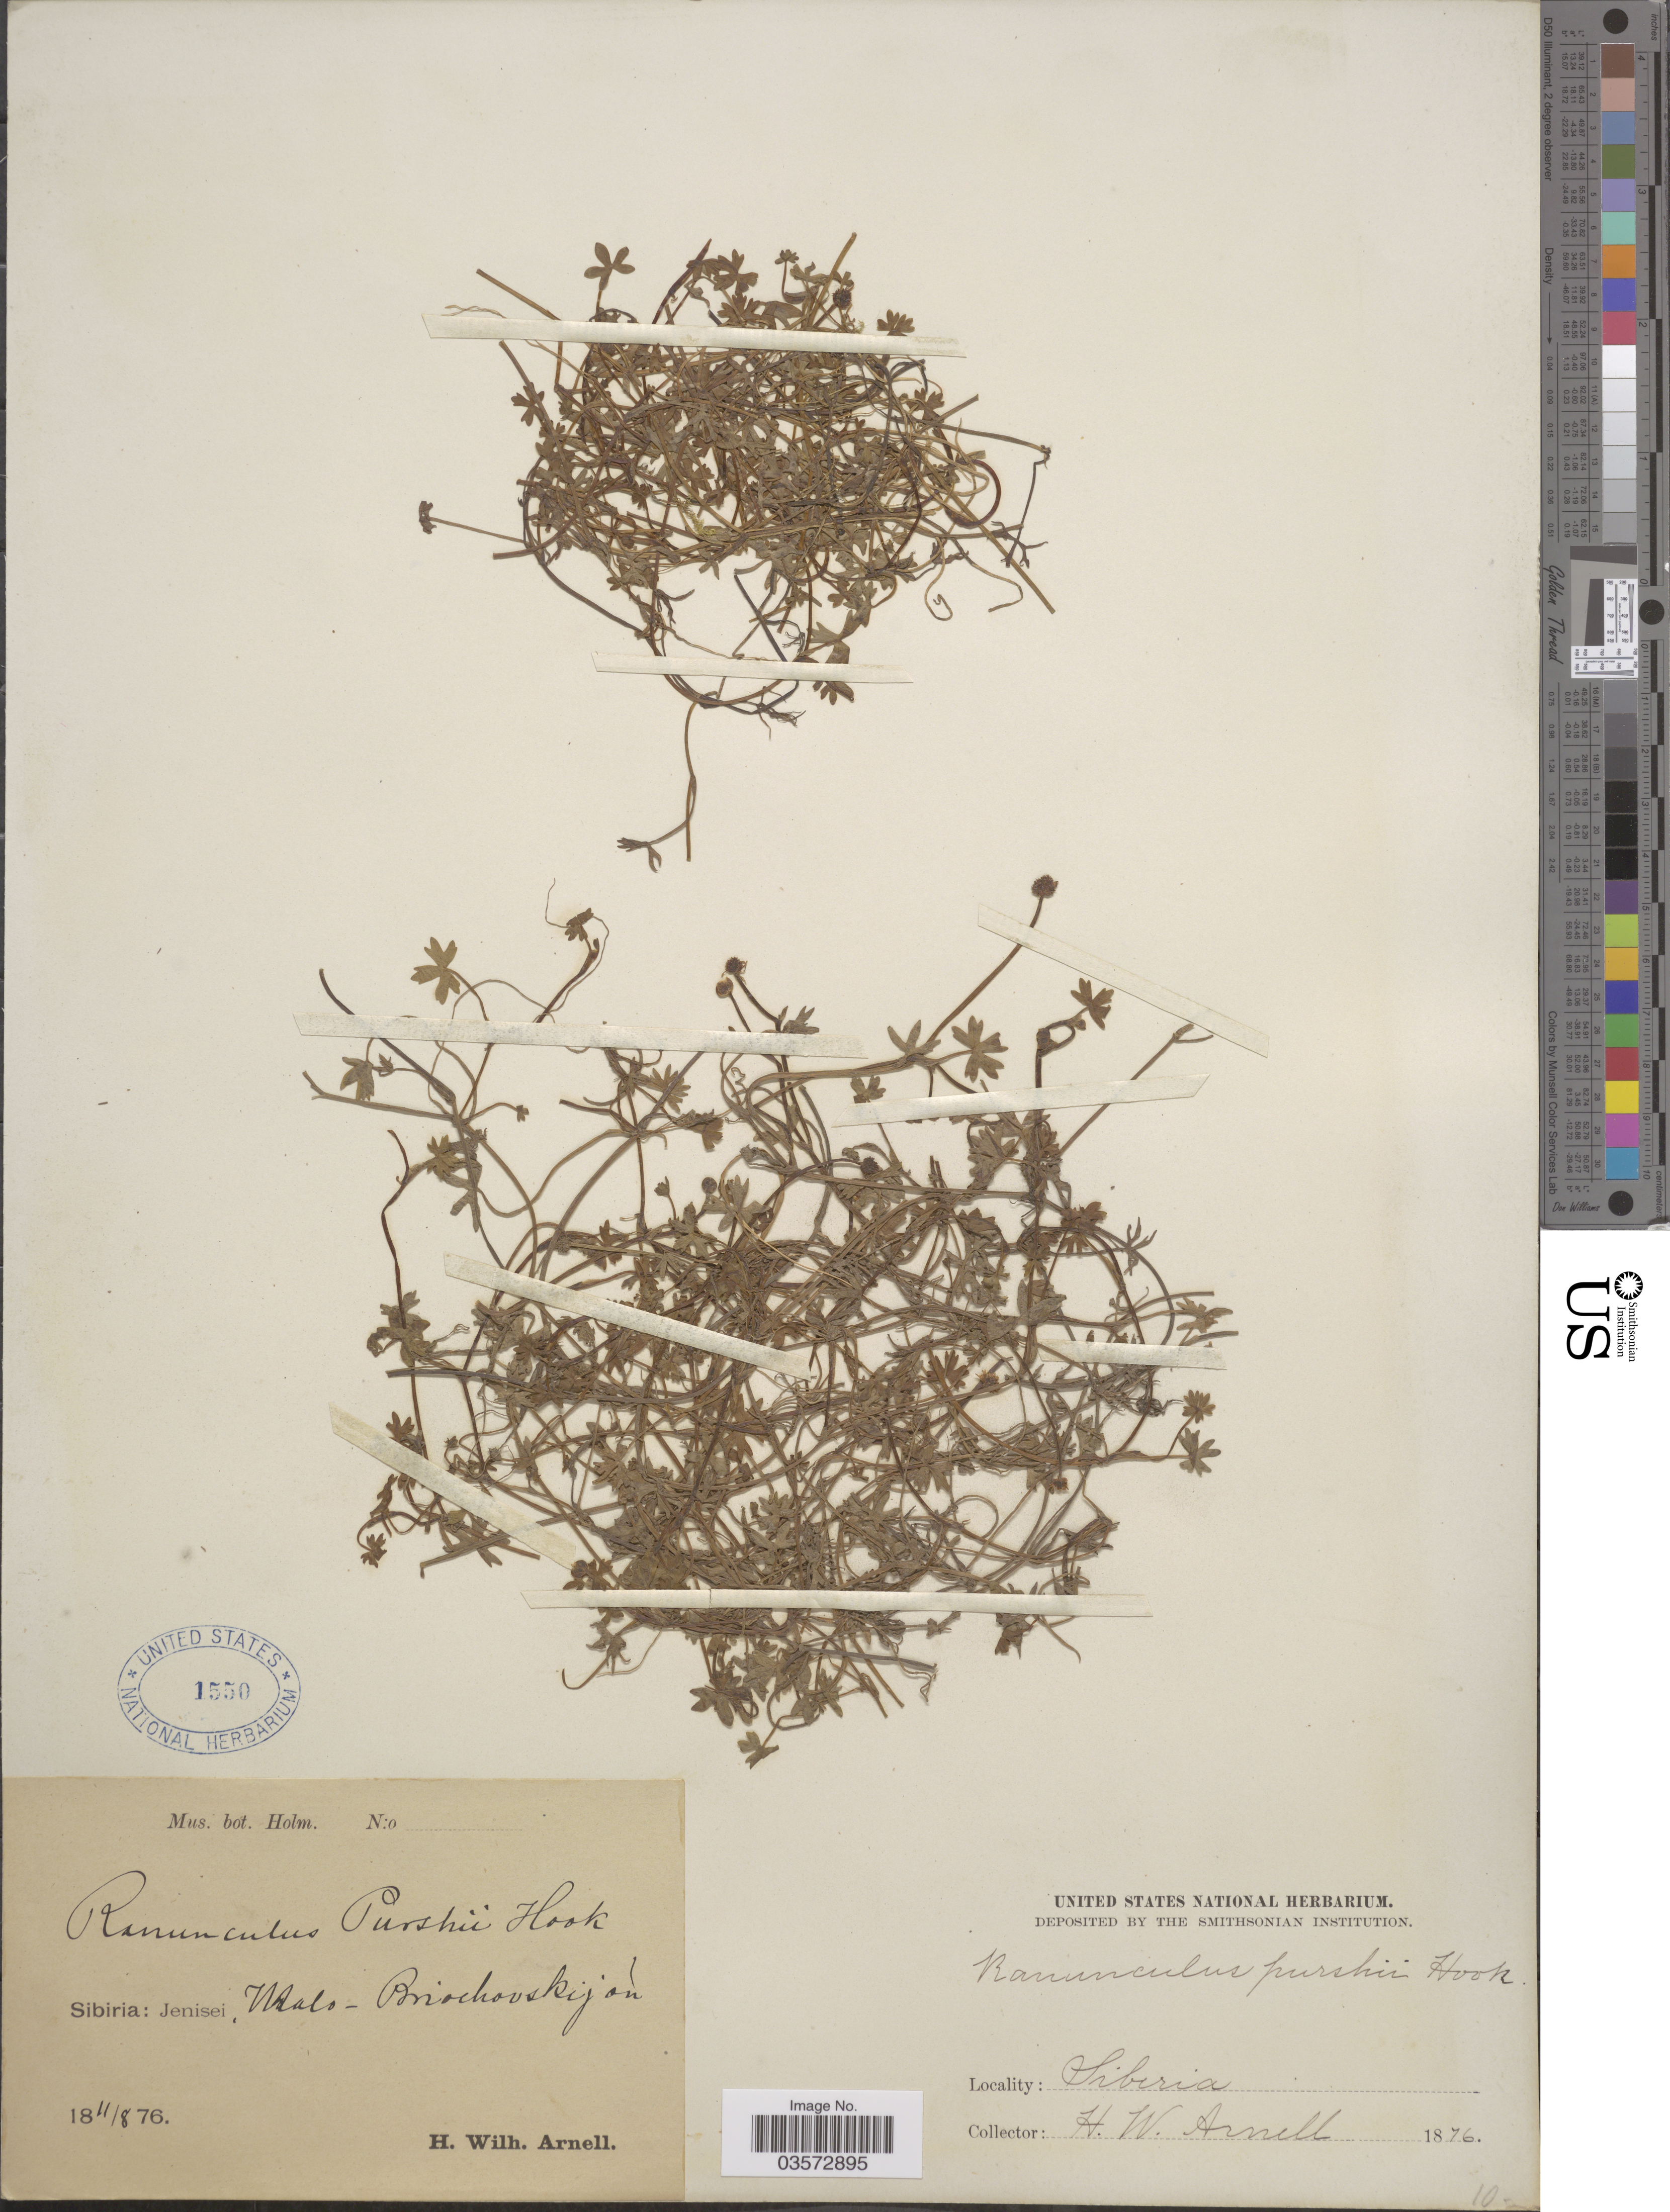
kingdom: Plantae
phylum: Tracheophyta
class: Magnoliopsida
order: Ranunculales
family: Ranunculaceae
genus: Ranunculus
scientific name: Ranunculus purshii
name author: Richardson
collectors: H. W. Arnell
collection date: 1876-08-11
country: Russian Federation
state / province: Krasnoyarsk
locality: Sibiria: Jenisei, Malo-Briochovskij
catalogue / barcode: US 1550